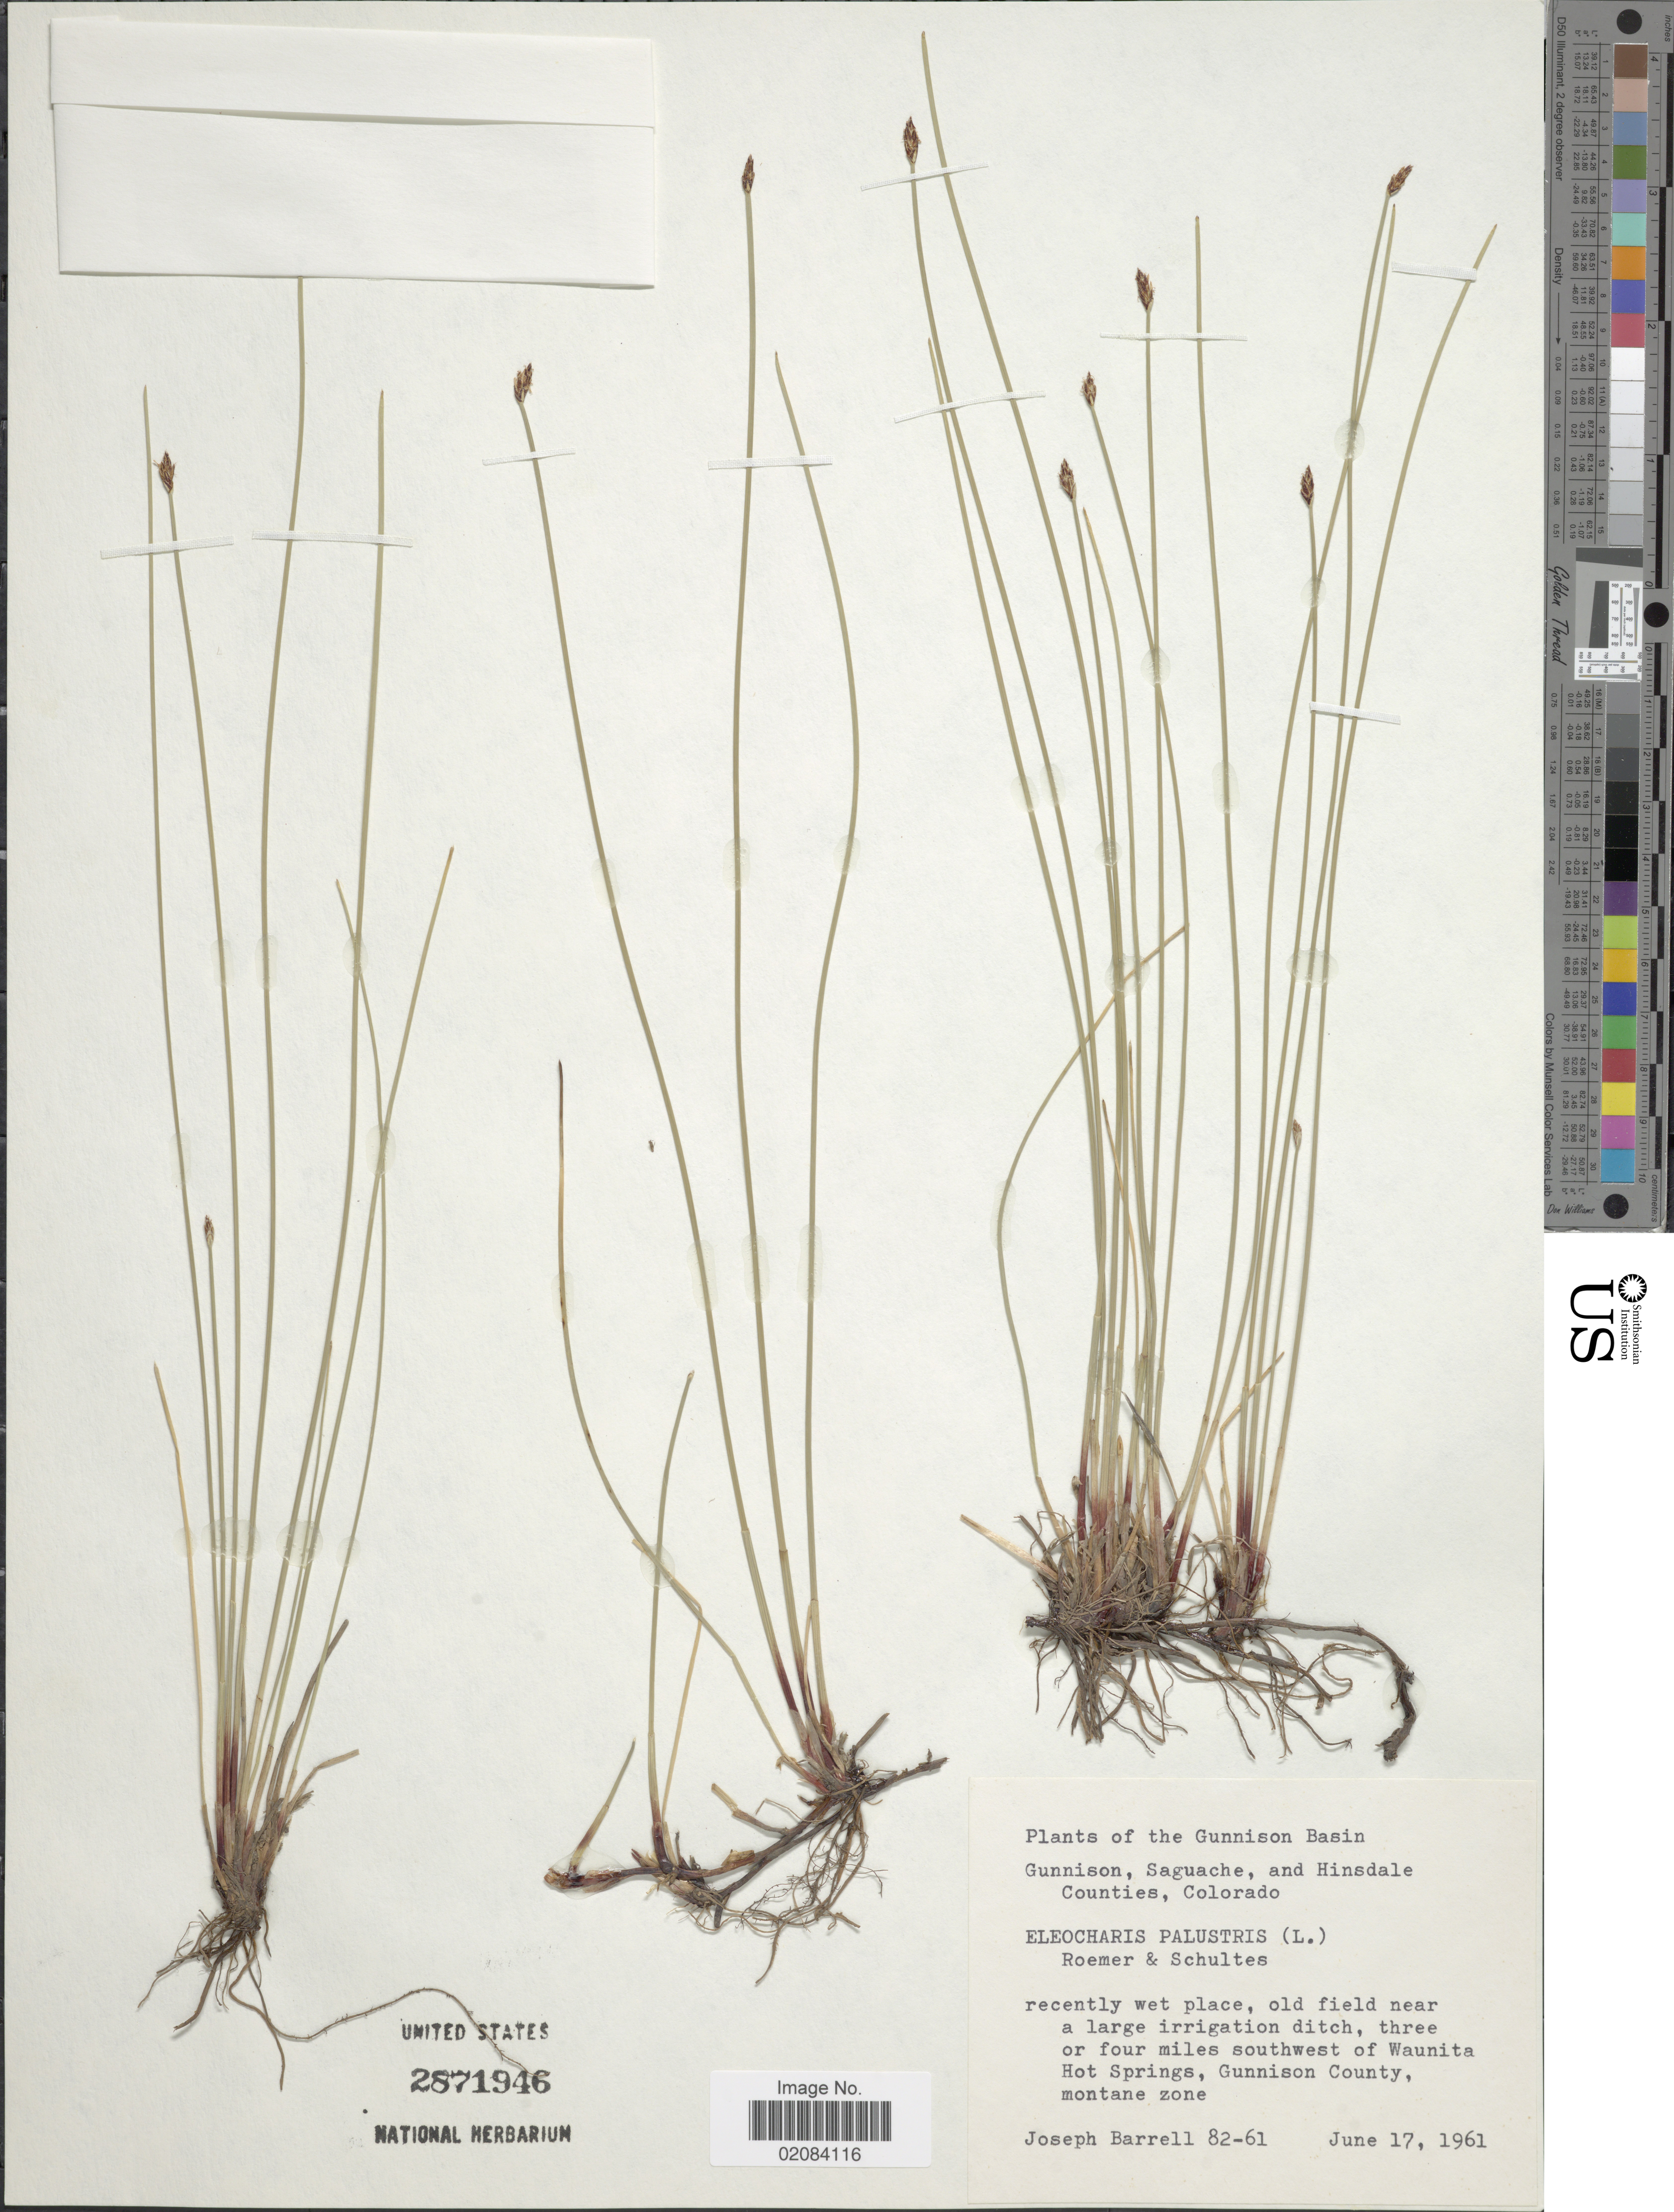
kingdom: Plantae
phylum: Tracheophyta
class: Liliopsida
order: Poales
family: Cyperaceae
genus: Eleocharis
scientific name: Eleocharis palustris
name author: (L.) Roem. & Schult.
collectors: J. Barrell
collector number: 82-61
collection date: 1961-06-17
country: United States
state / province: Colorado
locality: Gunnison Basin, Gunnison, Saguache, and Hinsdale Counties, Colorado. three of four miles southwest of Waunita Hot Springs, Gunnison County montane zone.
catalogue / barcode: US 2871946